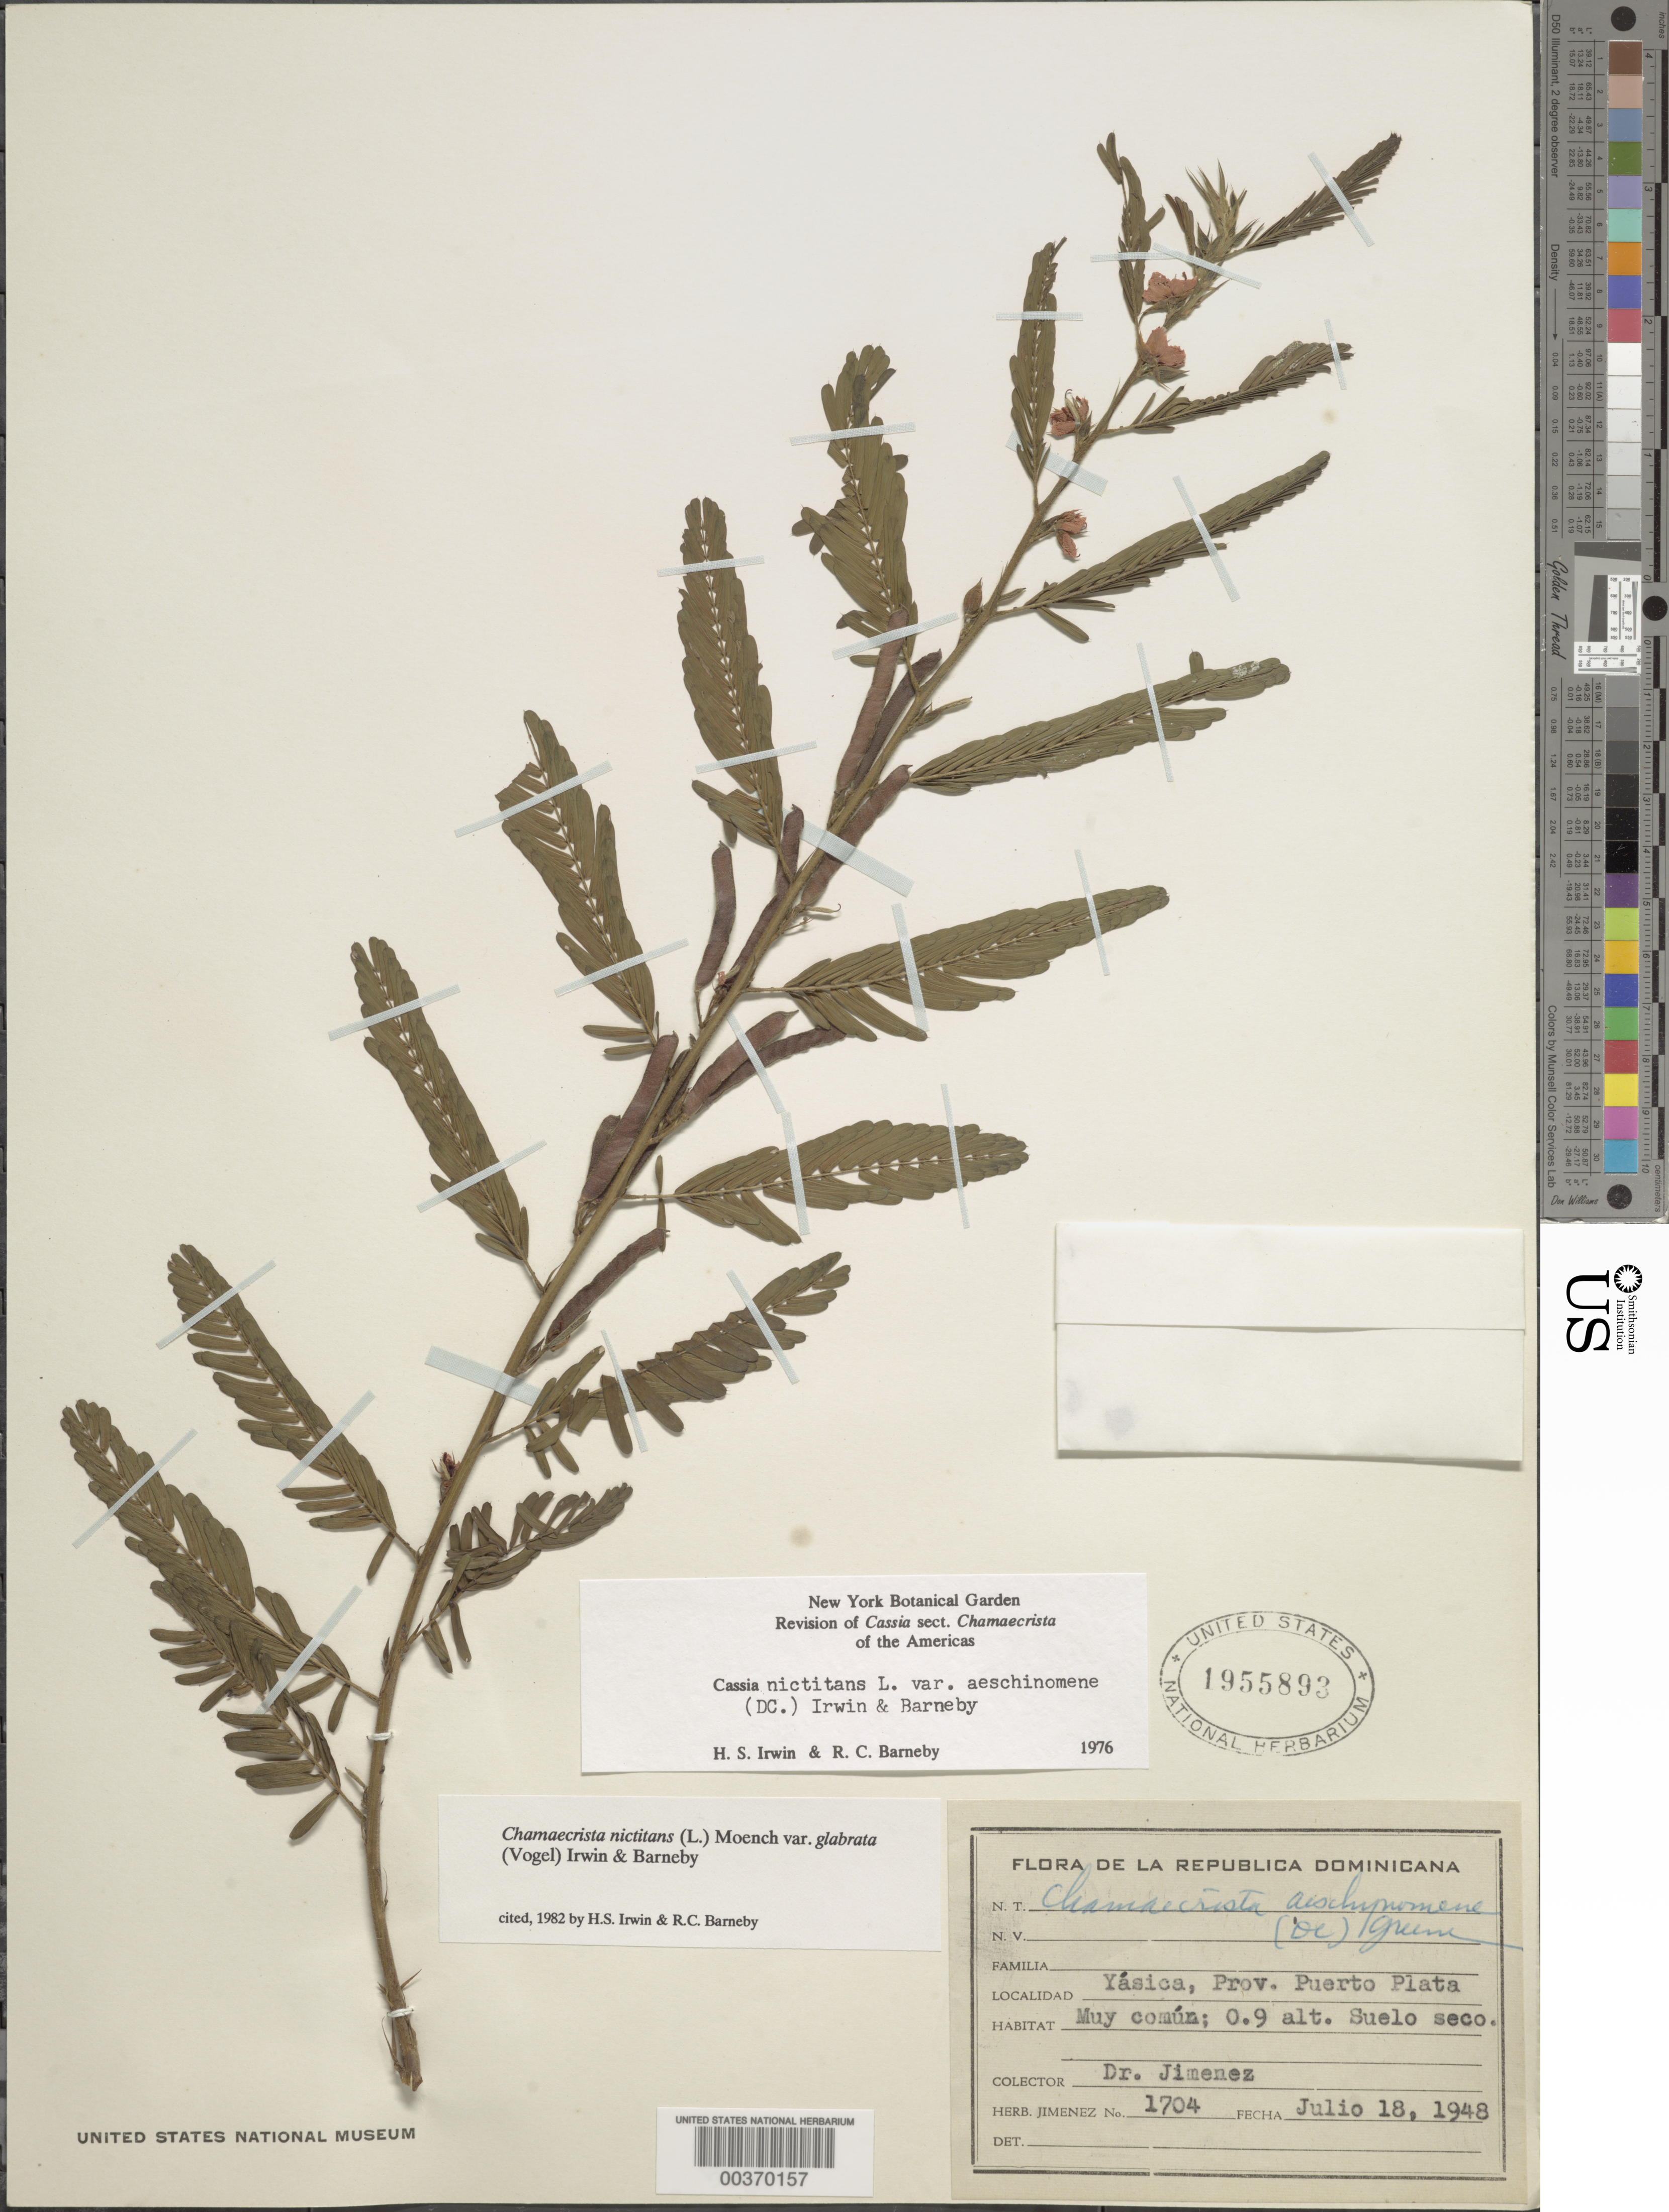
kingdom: Plantae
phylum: Tracheophyta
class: Magnoliopsida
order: Fabales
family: Fabaceae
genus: Chamaecrista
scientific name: Chamaecrista nictitans var. glabrata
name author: (Vogel) H.S. Irwin & Barneby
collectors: J. J. Jiménez Almonte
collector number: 1704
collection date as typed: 18 Jul 1948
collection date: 1948-07-18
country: Dominican Republic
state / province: Puerto Plata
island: Hispaniola Island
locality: Yasica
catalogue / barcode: US 1955893